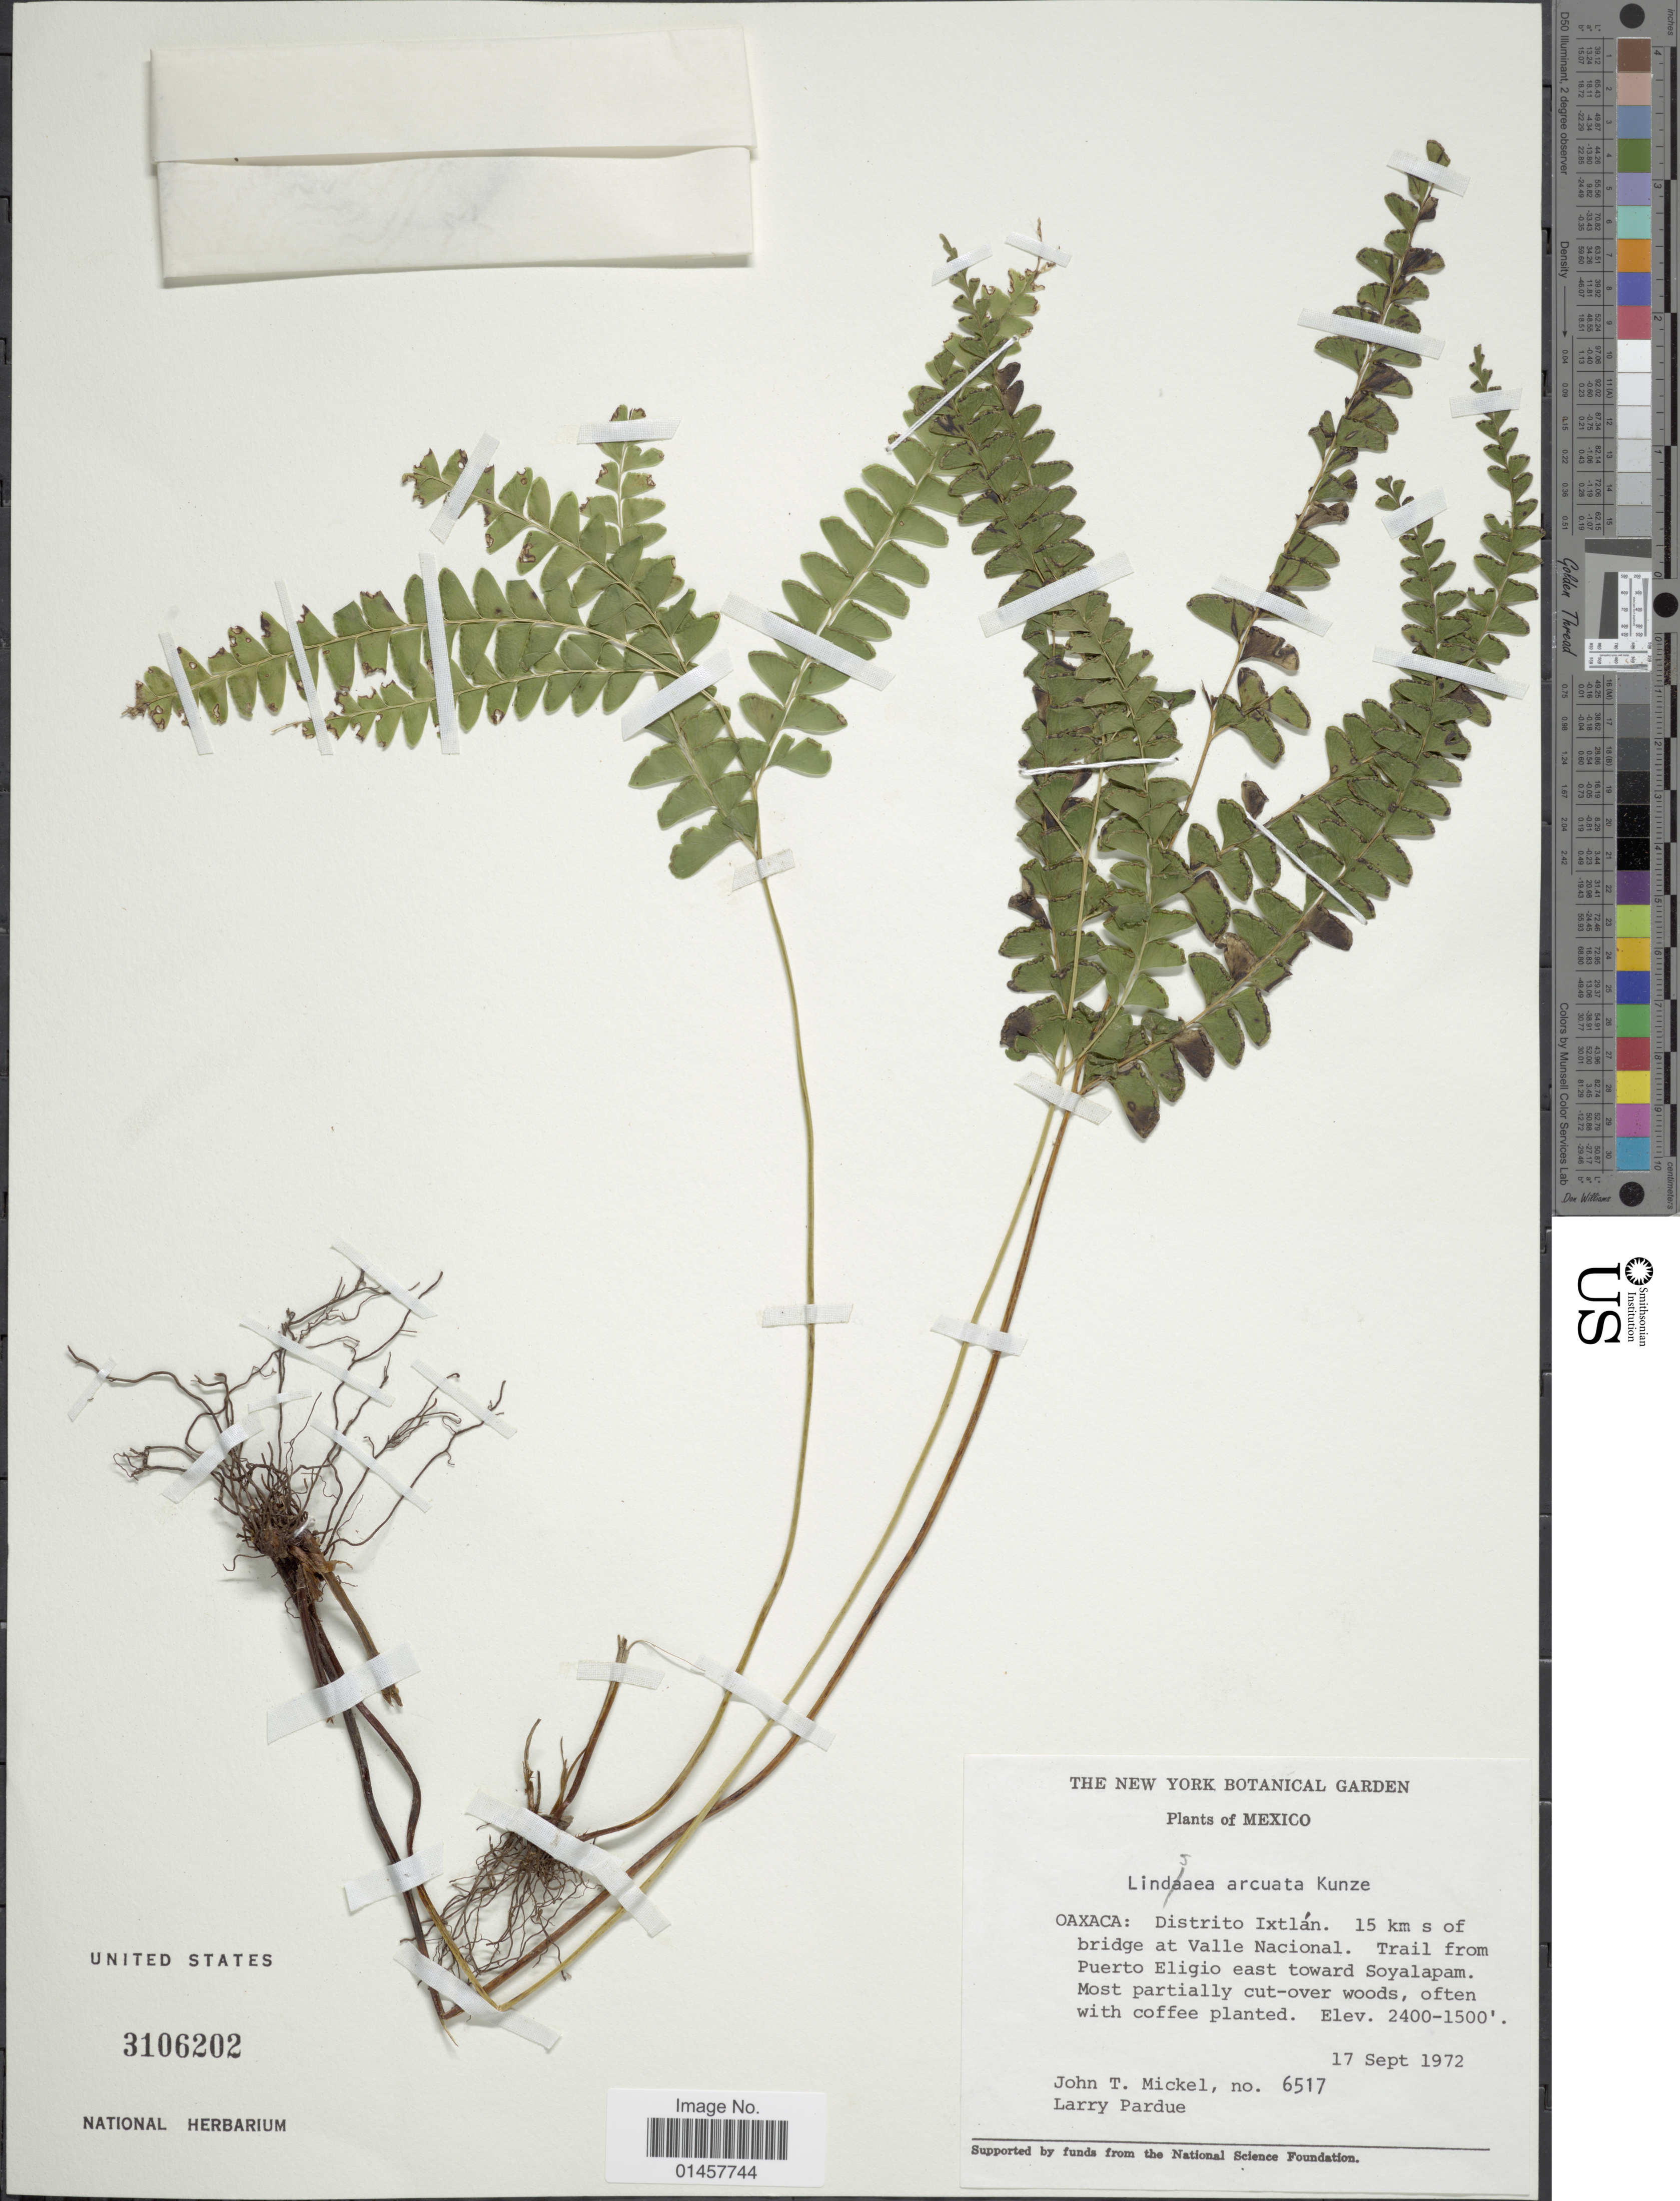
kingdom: Plantae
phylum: Tracheophyta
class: Polypodiopsida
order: Polypodiales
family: Lindsaeaceae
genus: Lindsaea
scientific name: Lindsaea arcuata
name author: Kunze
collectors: J. T. Mickel & L. Pardue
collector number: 6517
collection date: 1972-09-17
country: Mexico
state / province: Oaxaca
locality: Oaxaca:Distrio Ixtlán, 15km S of bridge at Valle Nacional, Trail from Puerto Eligio east toward Soyalapam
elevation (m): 457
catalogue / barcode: US 3106202